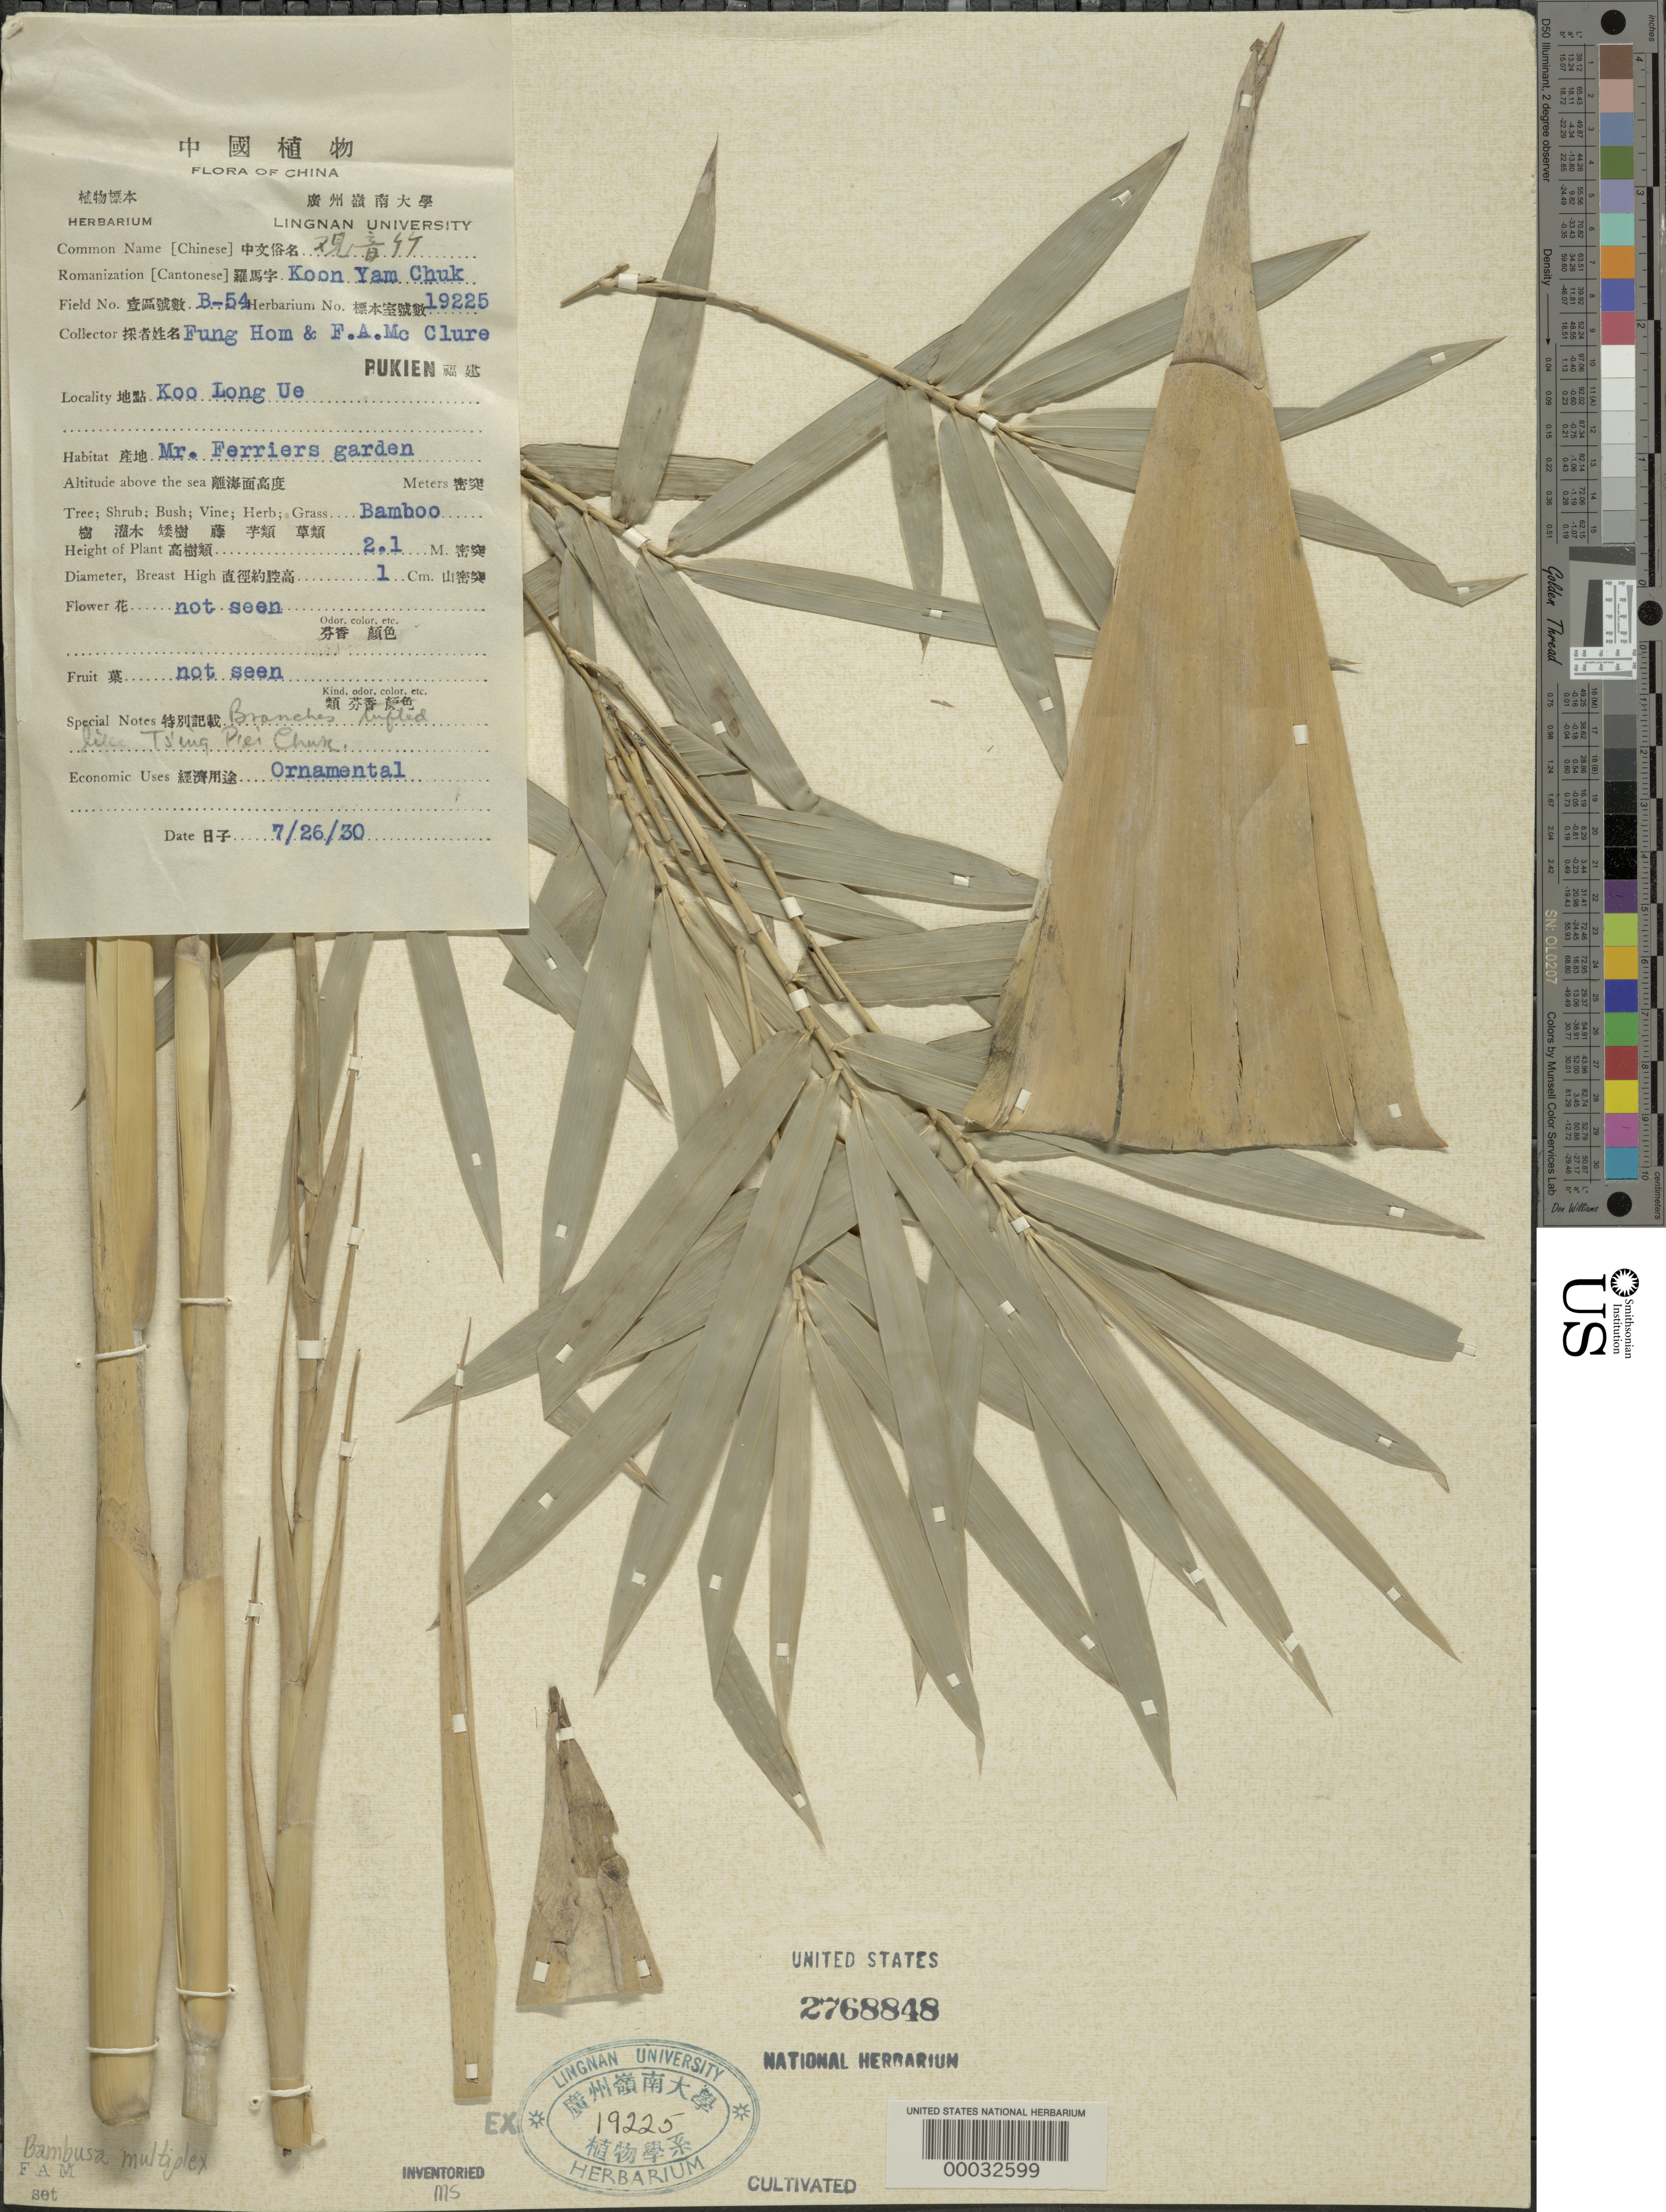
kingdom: Plantae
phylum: Tracheophyta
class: Liliopsida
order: Poales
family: Poaceae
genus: Bambusa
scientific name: Bambusa multiplex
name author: (Lour.) Raeusch. ex Schult. & Schult. f.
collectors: H. L. Fung & F. A. McClure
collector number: B-54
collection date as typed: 26 Jul 1930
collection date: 1930-07-26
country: China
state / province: Fujian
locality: Koo long ue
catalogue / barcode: US 2768848